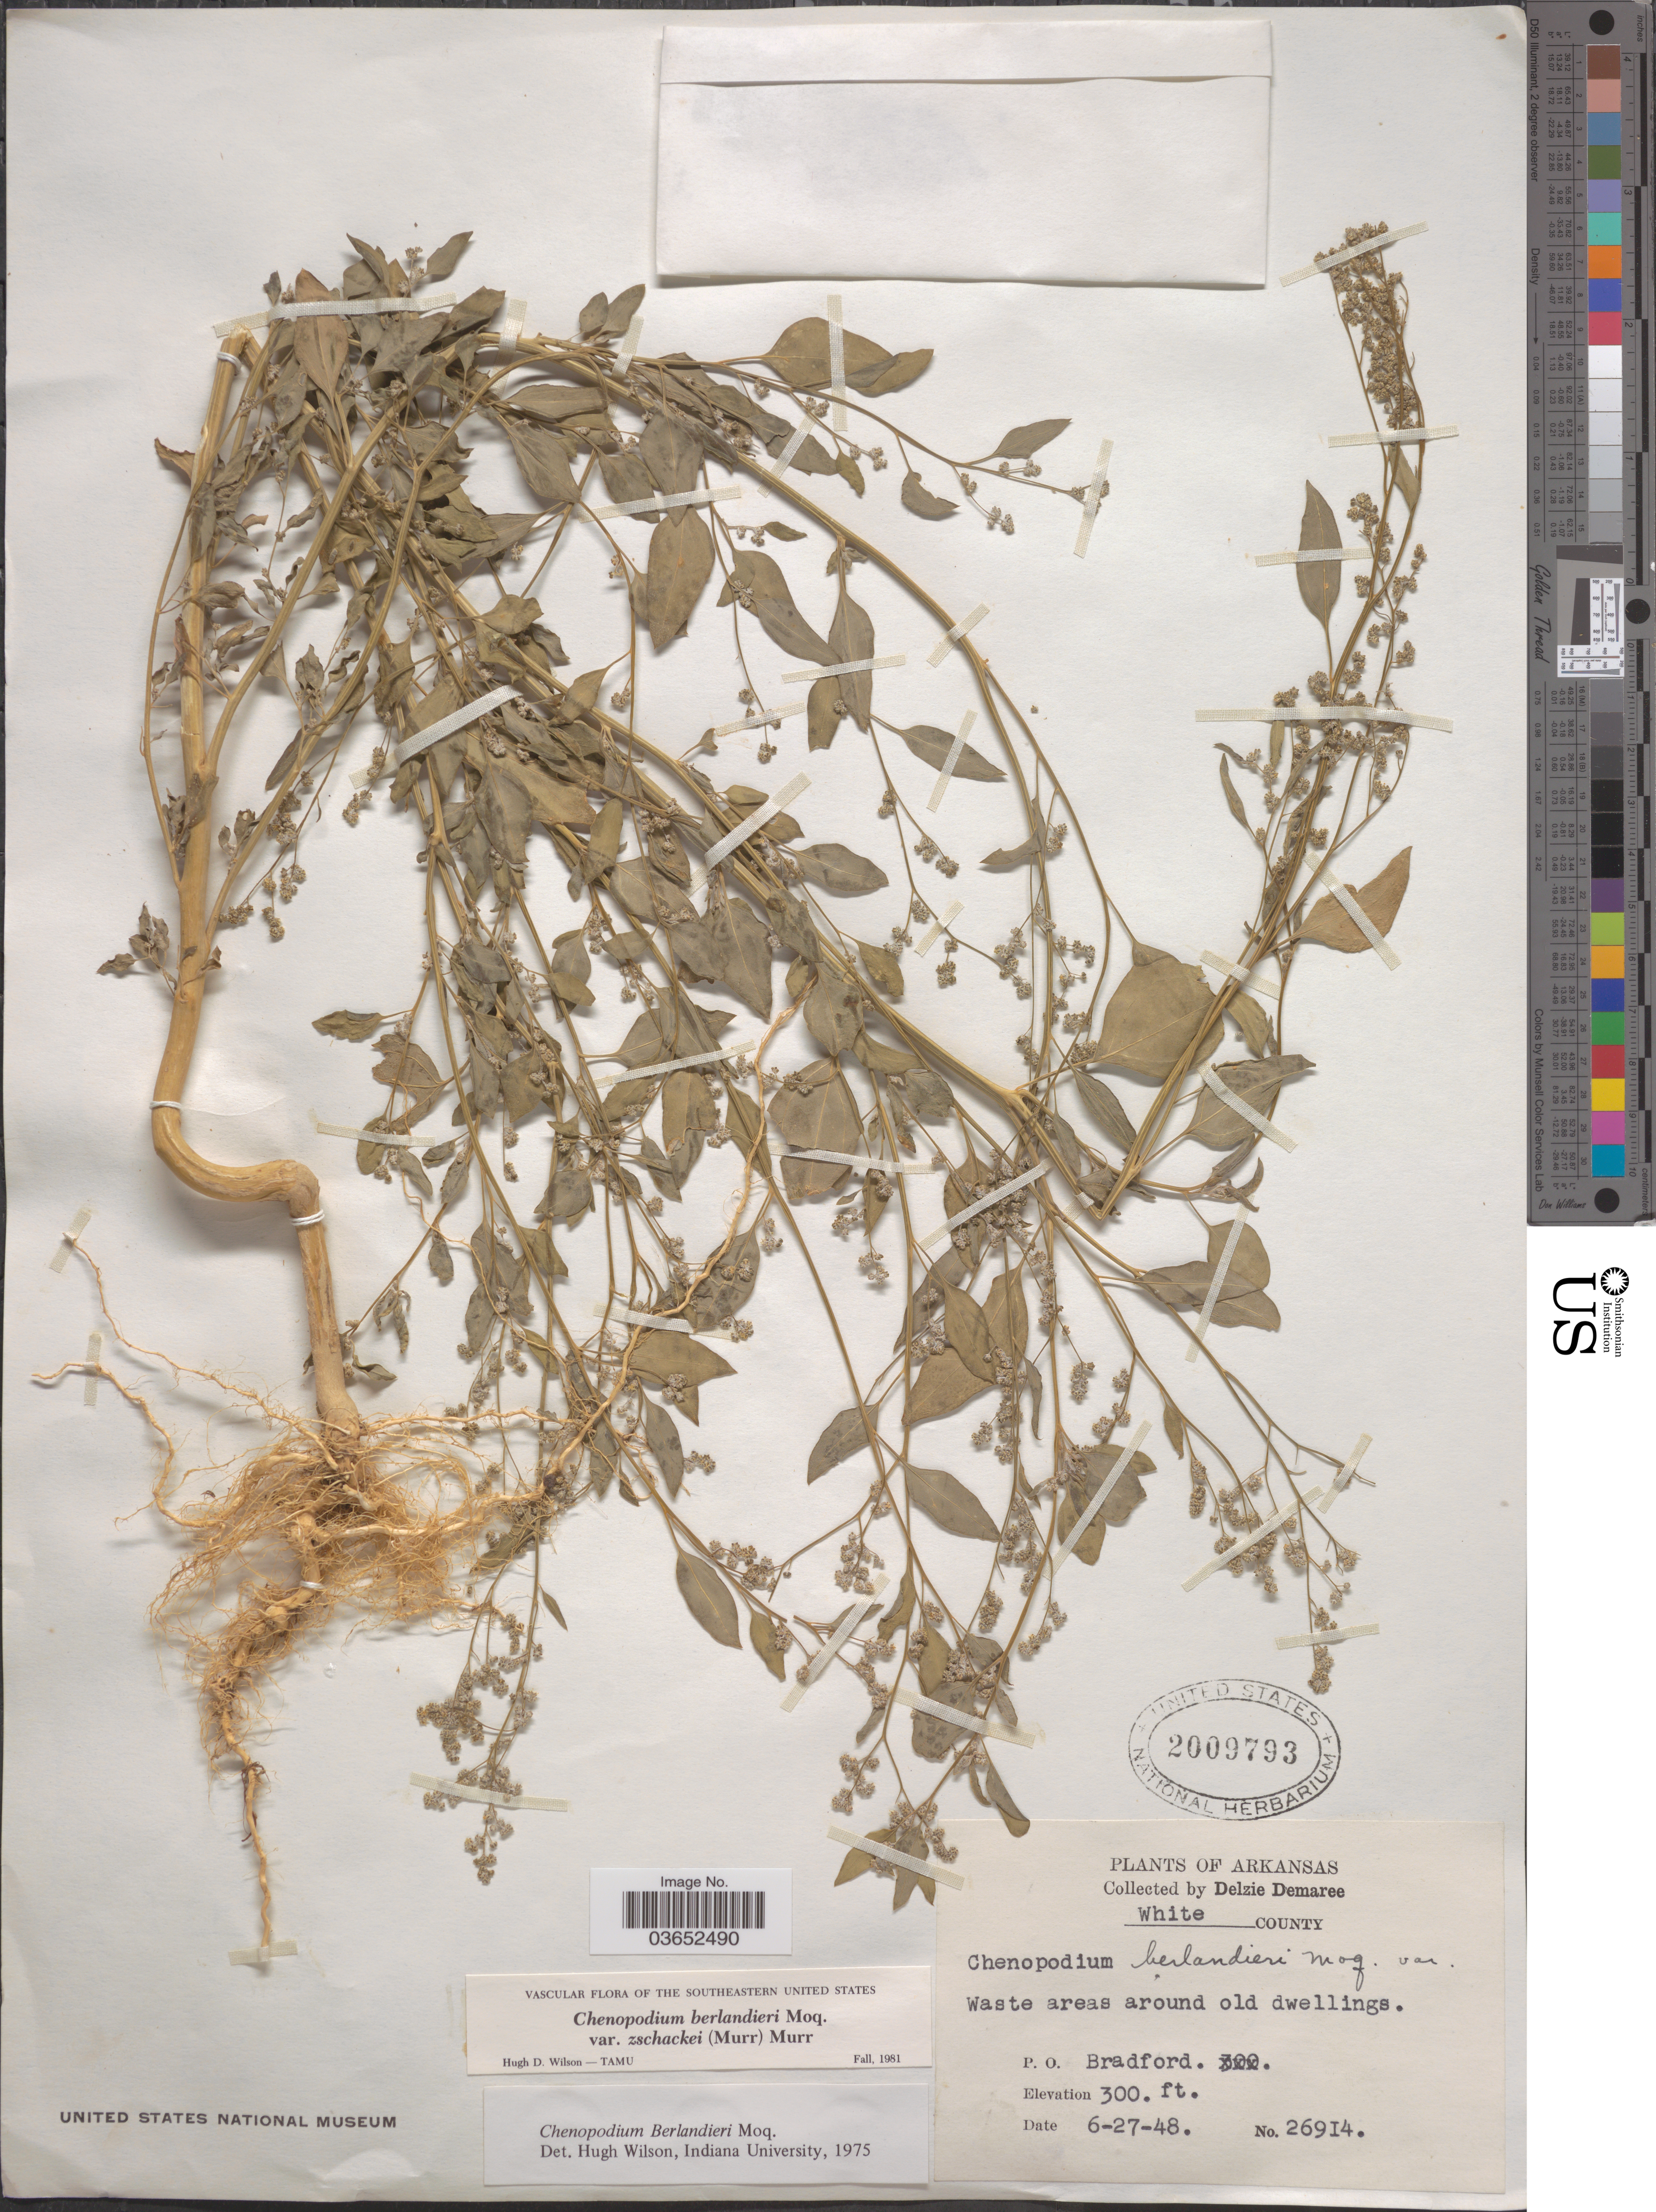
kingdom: Plantae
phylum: Tracheophyta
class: Magnoliopsida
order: Caryophyllales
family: Amaranthaceae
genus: Chenopodium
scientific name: Chenopodium berlandieri var. zschackei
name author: (Murr.) Murr.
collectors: D. Demaree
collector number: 26914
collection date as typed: Transcribed d/m/y: 27/6/48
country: United States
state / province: Arkansas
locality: White County. Waste areas around old dwellings. P.O. Bradford.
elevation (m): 91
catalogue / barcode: US 2009793